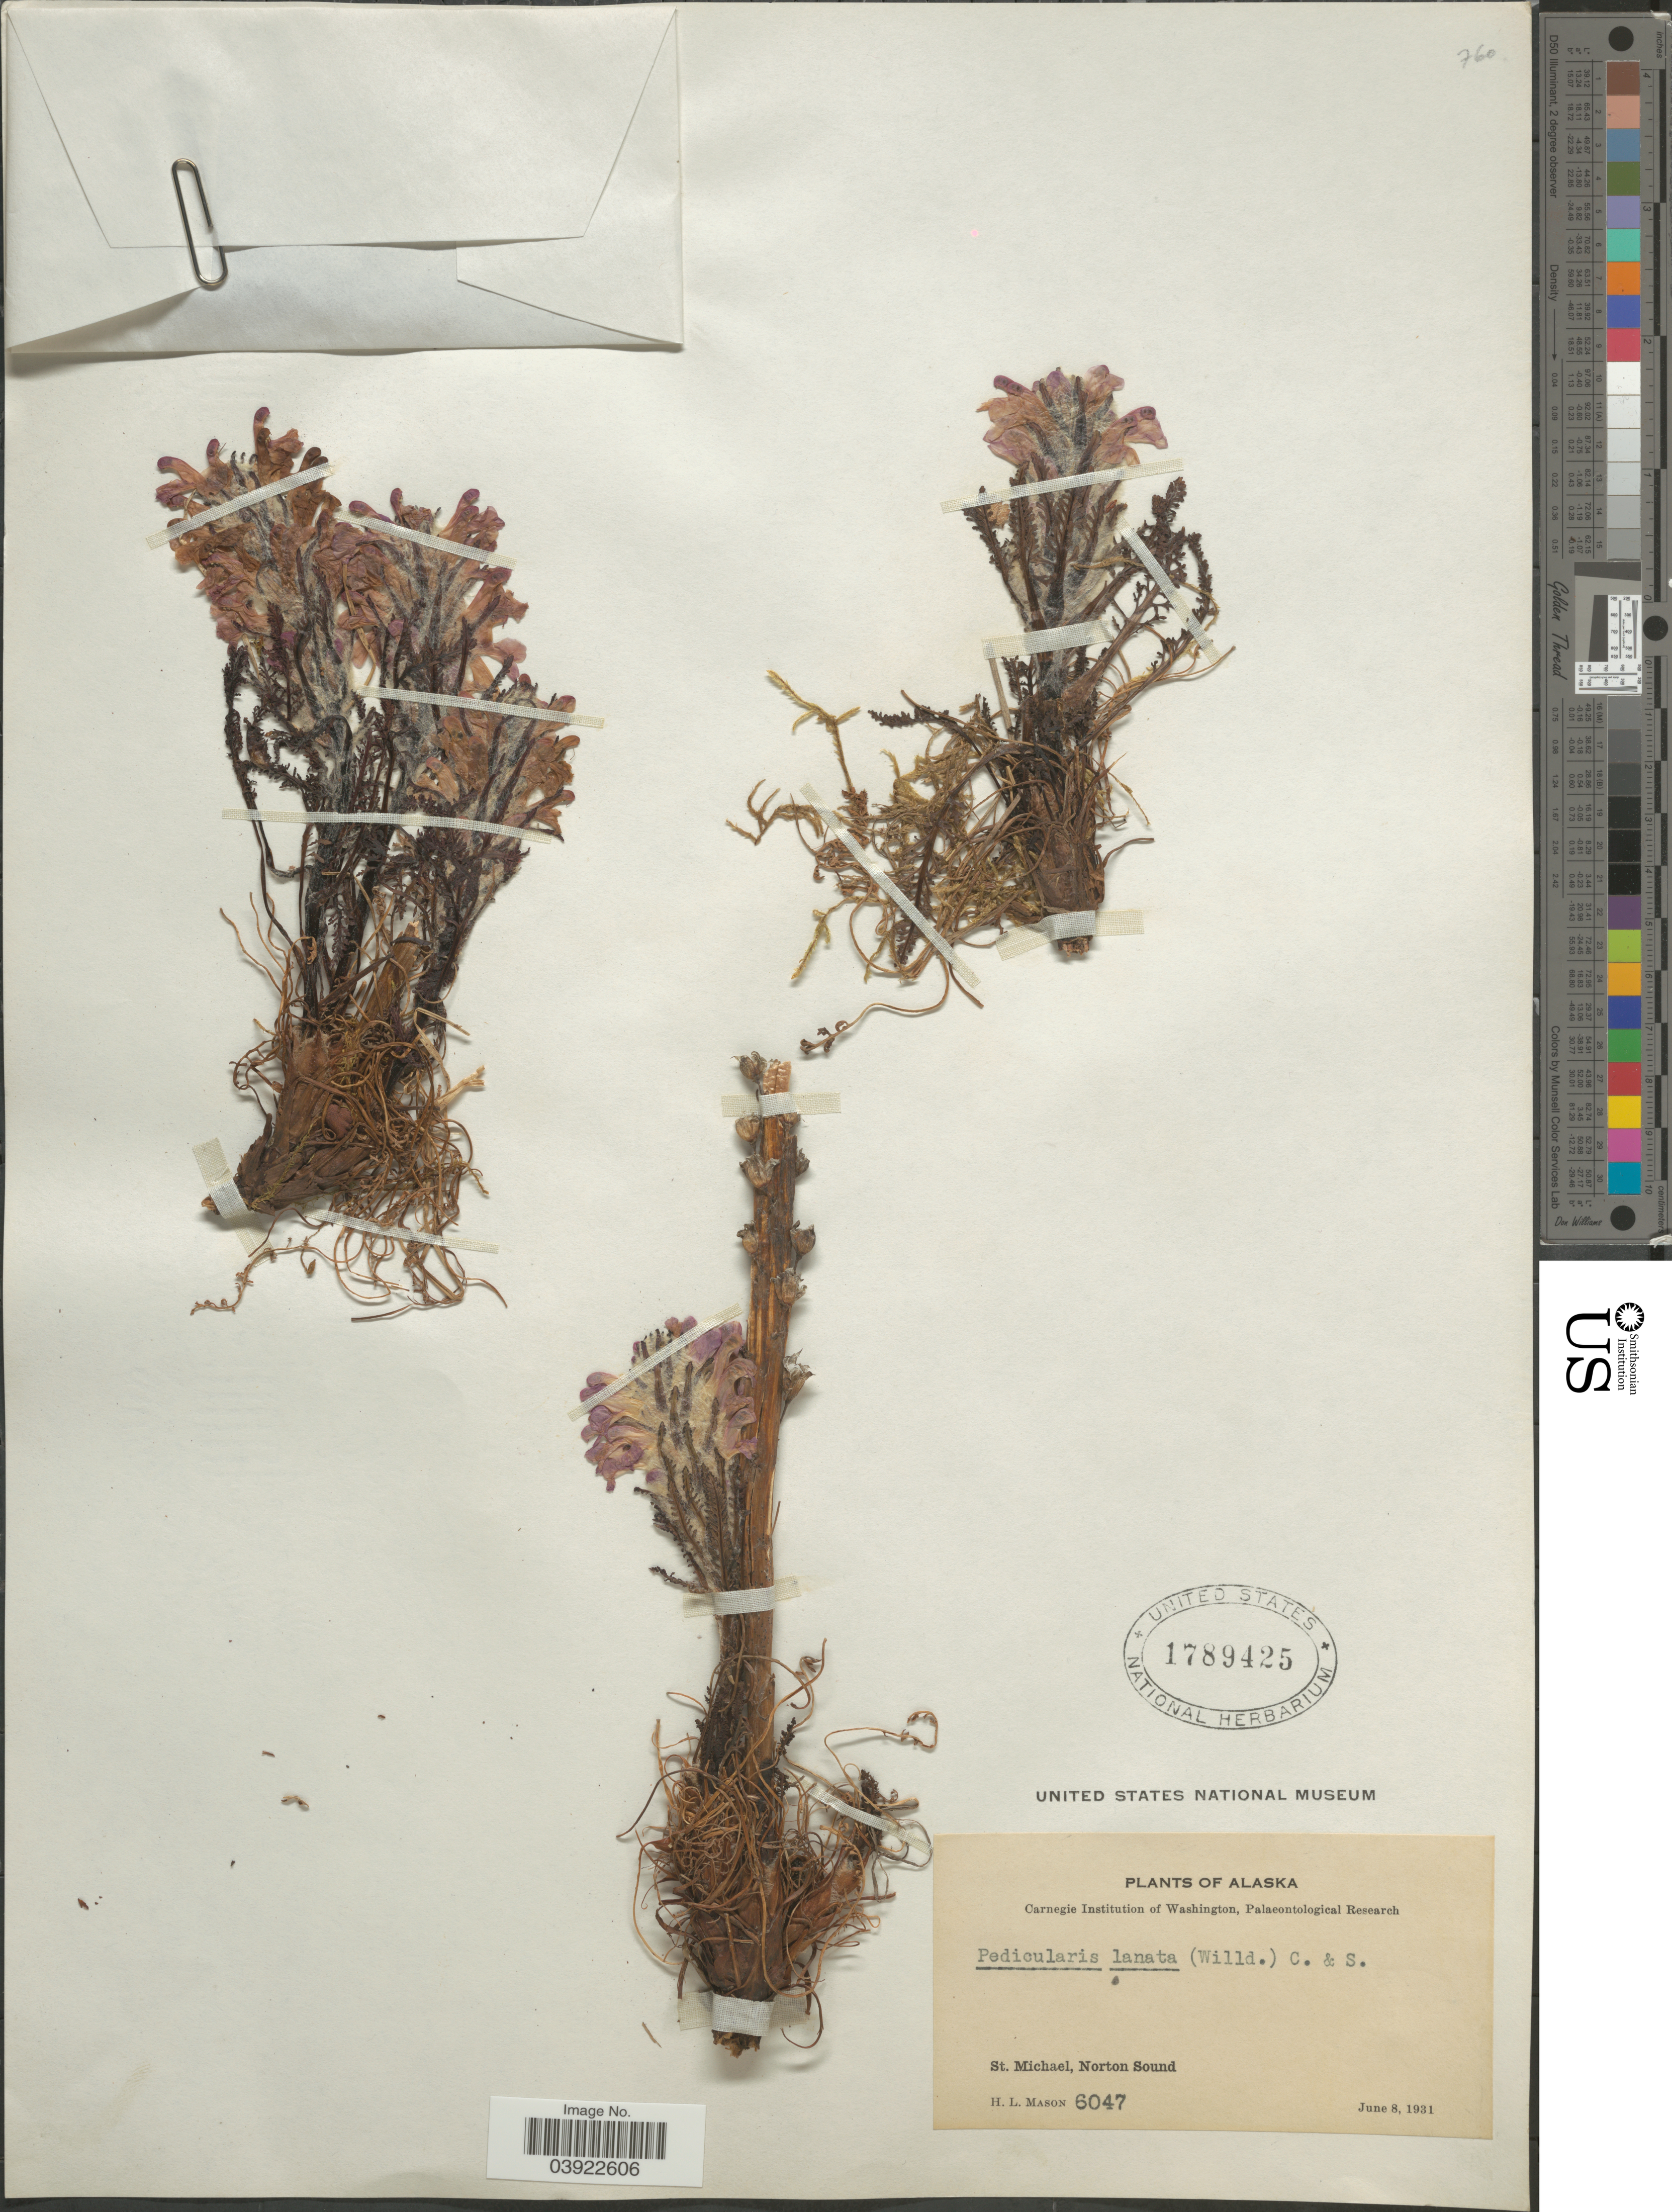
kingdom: Plantae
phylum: Tracheophyta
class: Magnoliopsida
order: Lamiales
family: Orobanchaceae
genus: Pedicularis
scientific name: Pedicularis lanata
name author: Willd. ex Cham. & Schltdl.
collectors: H. L. Mason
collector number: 6047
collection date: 1931-06-08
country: United States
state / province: Alaska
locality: St. Michael, Norton Sound.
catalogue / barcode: US 1789425